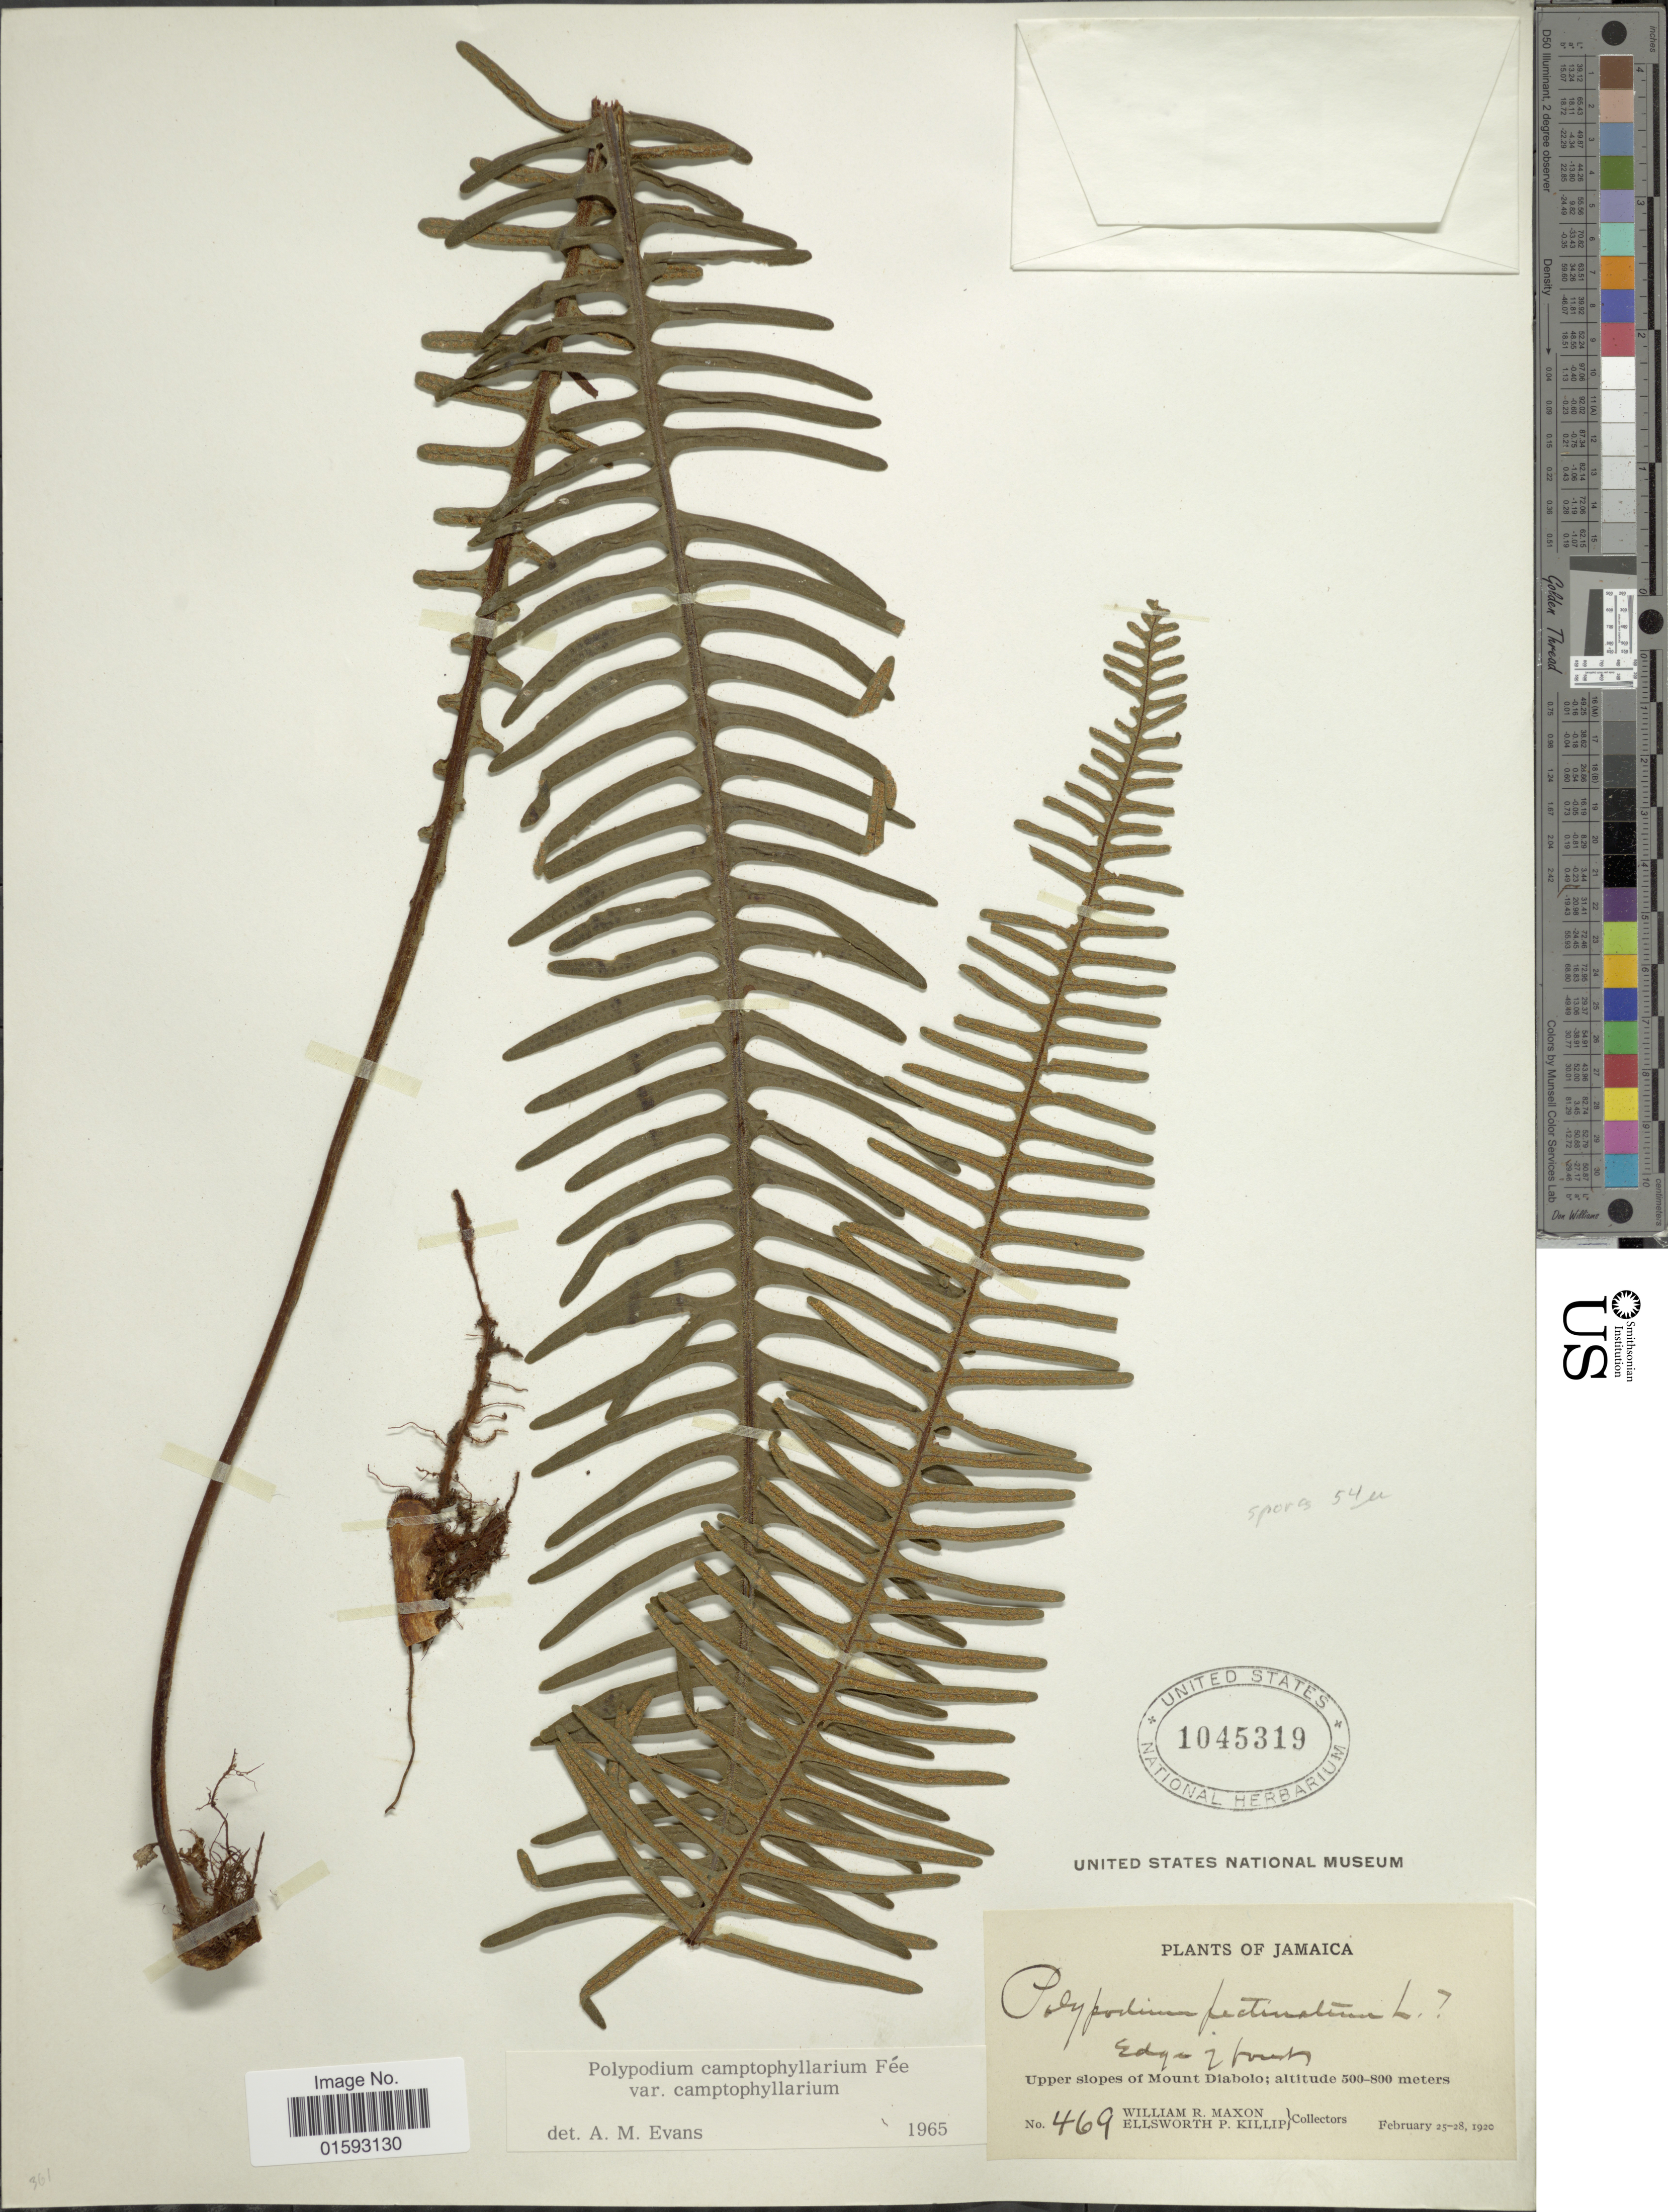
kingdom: Plantae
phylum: Tracheophyta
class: Polypodiopsida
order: Polypodiales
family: Polypodiaceae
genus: Pecluma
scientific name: Pecluma camptophyllaria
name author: (Fée) M.G. Price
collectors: W. R. Maxon & E. P. Killip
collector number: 469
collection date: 1920-02-25/1920-02-28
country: Jamaica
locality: Upper slopes of Mount Diabolo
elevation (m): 500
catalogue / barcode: US 1045319